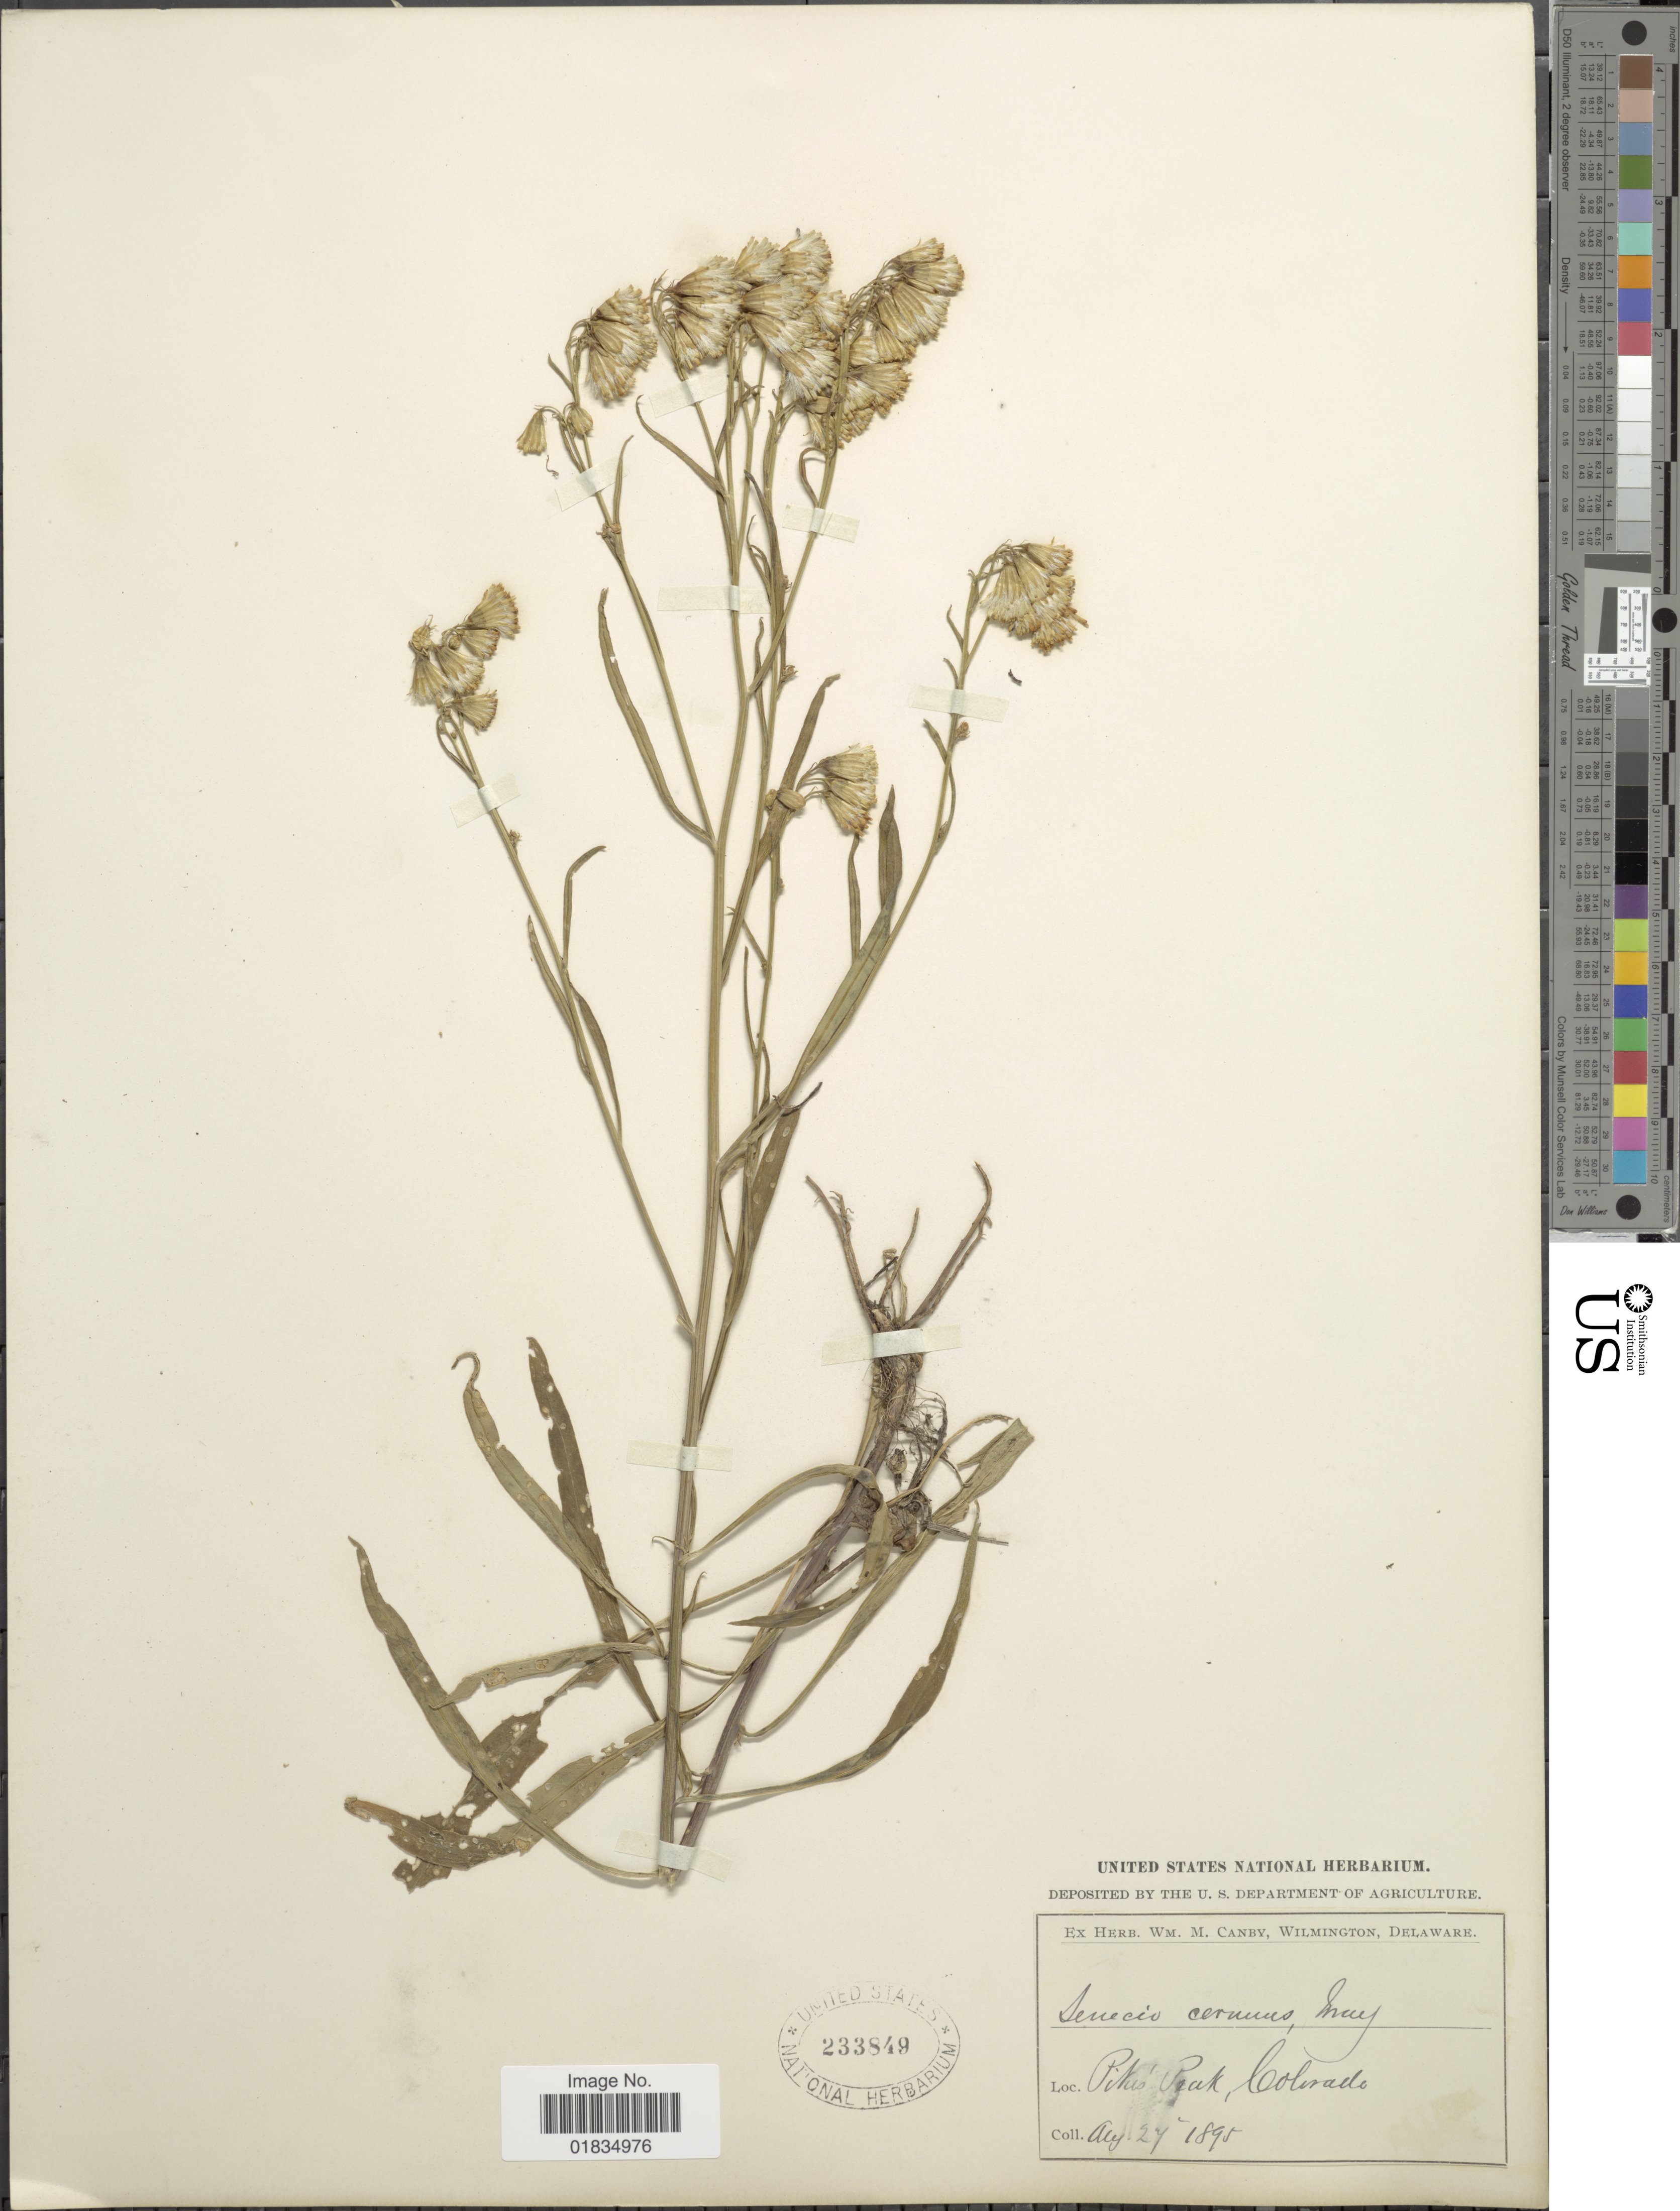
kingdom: Plantae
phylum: Tracheophyta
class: Magnoliopsida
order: Asterales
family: Asteraceae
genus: Senecio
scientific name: Senecio pudicus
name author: Greene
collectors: ex herb. W.M. Canby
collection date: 1895-08-27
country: United States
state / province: Colorado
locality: Pikes Peak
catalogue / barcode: US 233849